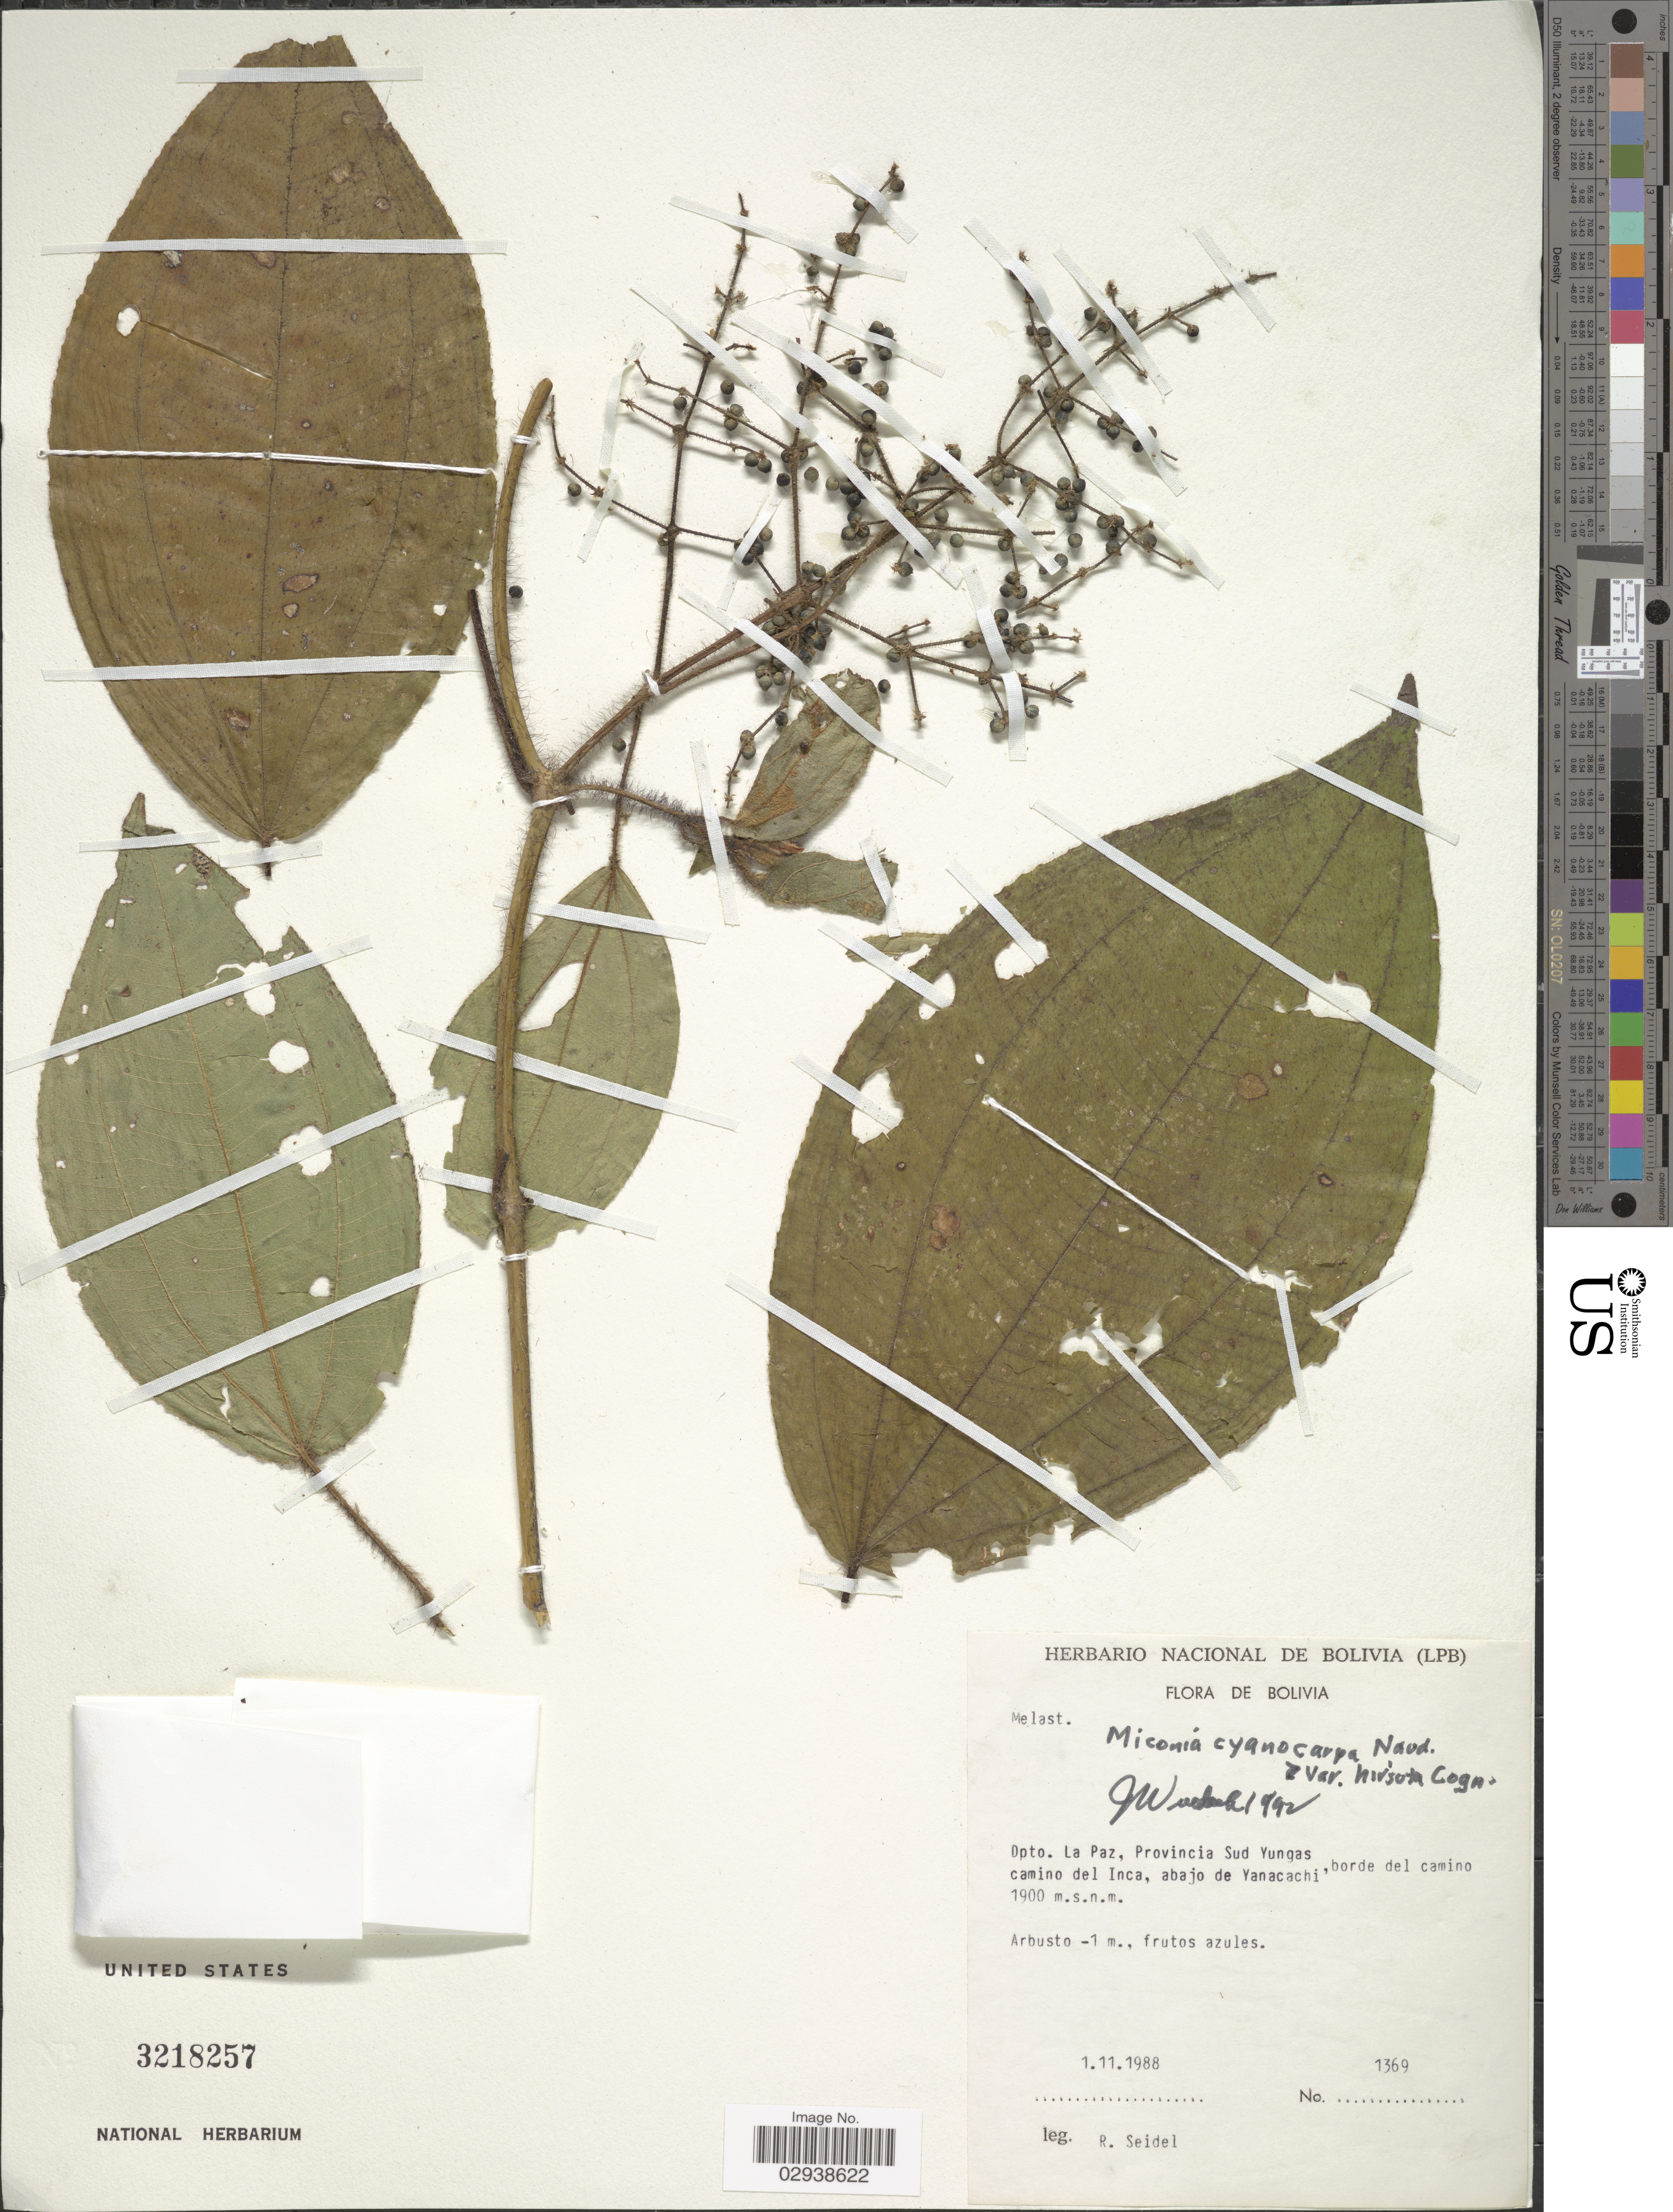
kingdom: Plantae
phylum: Tracheophyta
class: Magnoliopsida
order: Myrtales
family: Melastomataceae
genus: Miconia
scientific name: Miconia cyanocarpa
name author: Naudin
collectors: R. Seidel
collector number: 1369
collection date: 1988-11-01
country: Bolivia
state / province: La Paz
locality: Dpto. La Paz, Provincia Sud Yungas, camino del Inca, abajo de Yanacachi, borde del camino.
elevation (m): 1900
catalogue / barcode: US 3218257